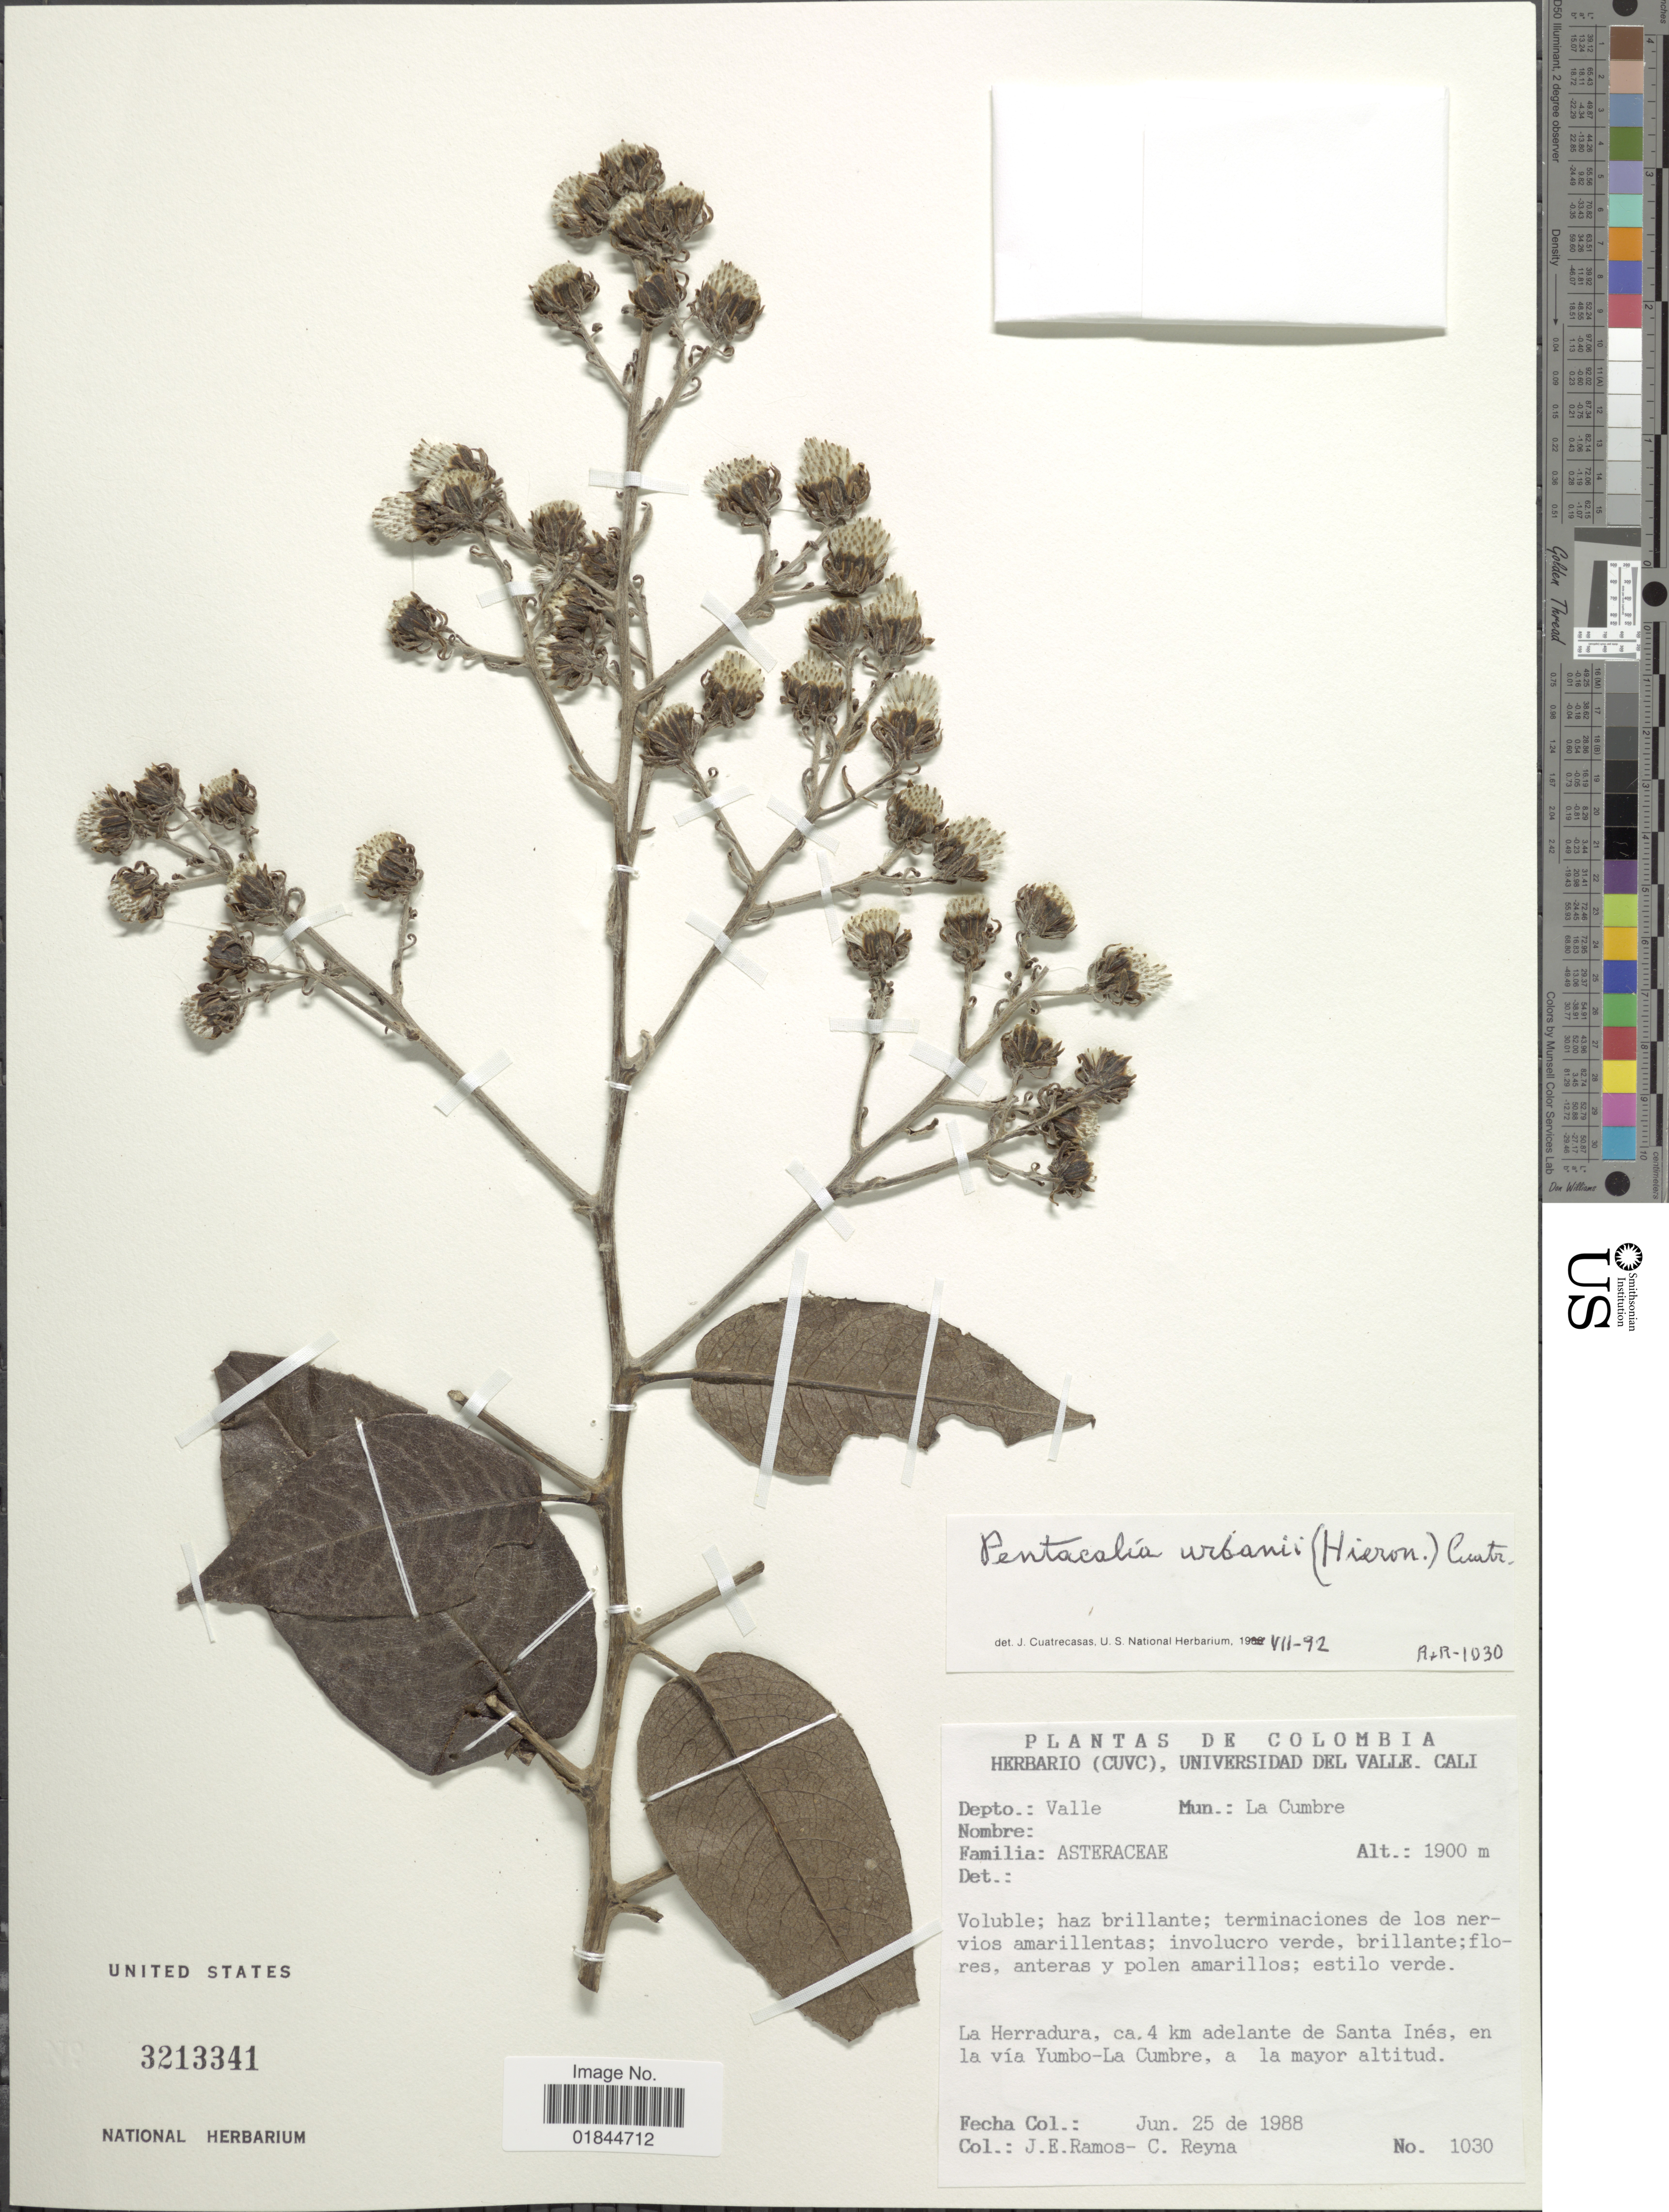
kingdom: Plantae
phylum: Tracheophyta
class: Magnoliopsida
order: Asterales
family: Asteraceae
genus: Pentacalia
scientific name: Pentacalia urbanii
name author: (Hieron.) Cuatrec.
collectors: J. E. Ramos & C. Reyna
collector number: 1030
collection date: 1988-06-25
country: Colombia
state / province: Valle del Cauca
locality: La Herradura, ca. 4 km adelante de Santa Ines, en la via Yumbo-La Cumbre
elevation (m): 1900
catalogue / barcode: US 3213341